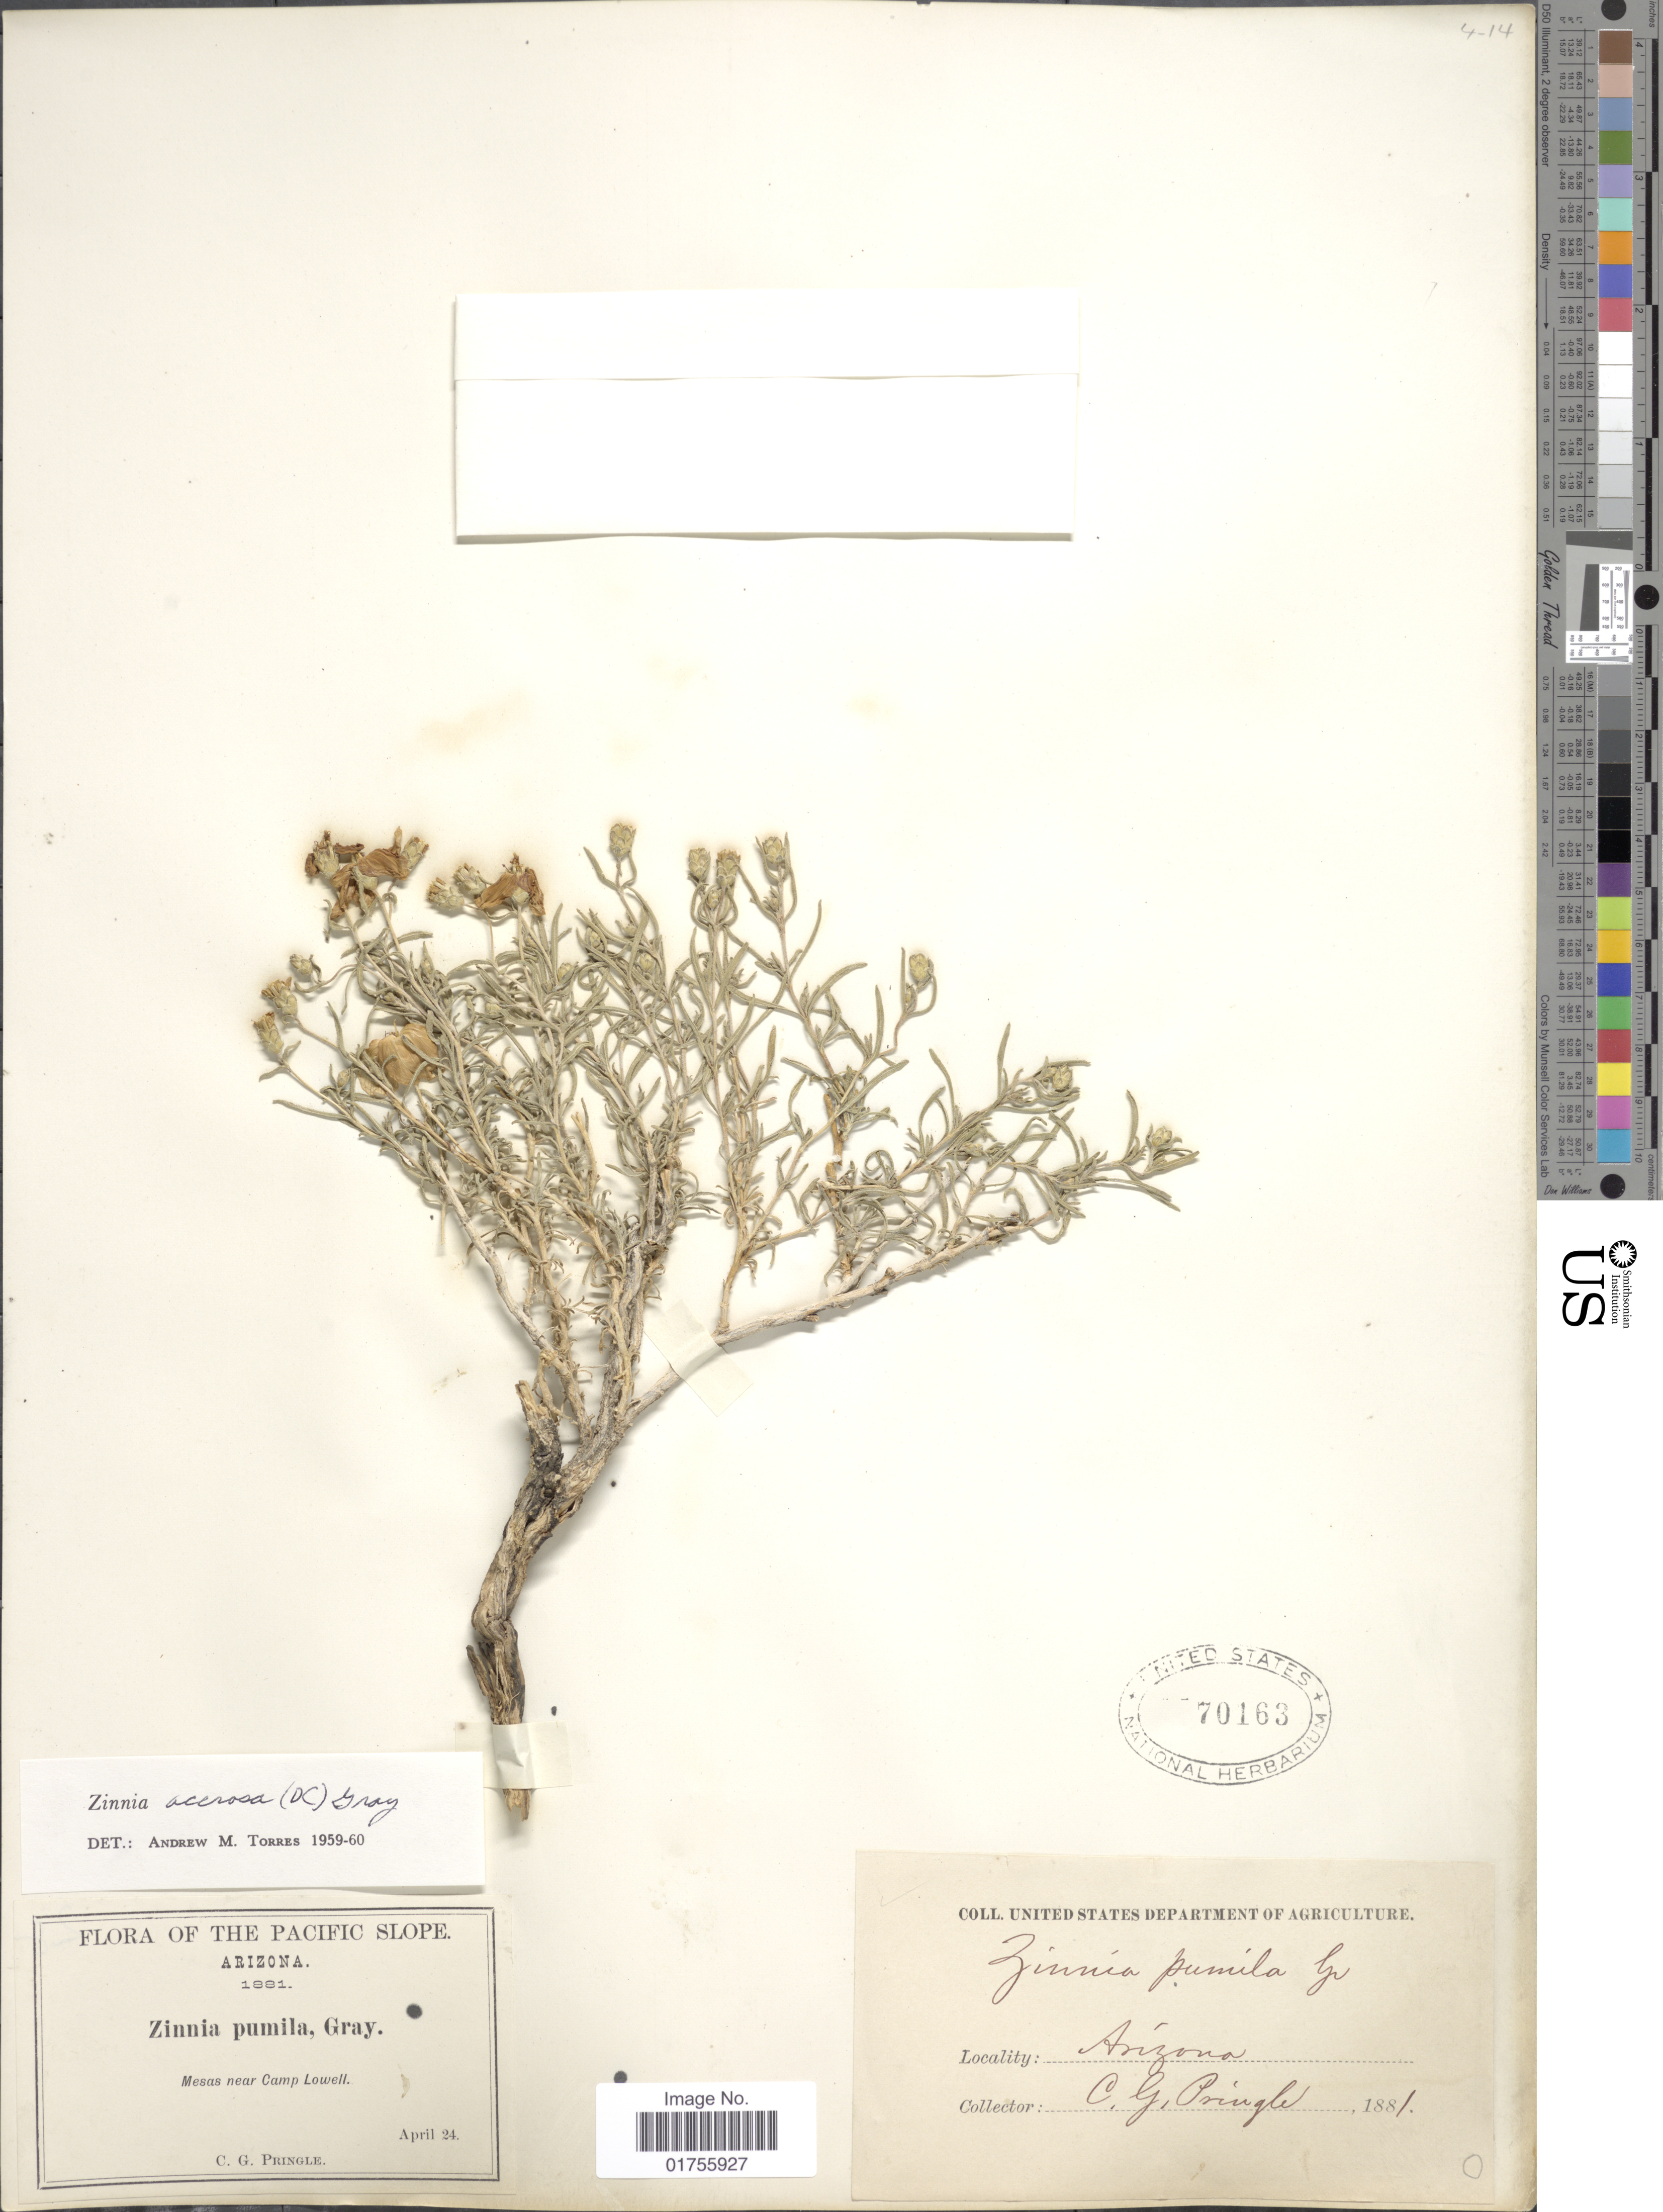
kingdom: Plantae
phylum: Tracheophyta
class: Magnoliopsida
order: Asterales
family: Asteraceae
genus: Zinnia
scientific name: Zinnia acerosa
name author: (DC.) A. Gray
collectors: C. G. Pringle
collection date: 1881-04-24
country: United States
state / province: Arizona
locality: The Pacific Coast, Mesas near Camp Lowell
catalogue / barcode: US 70163